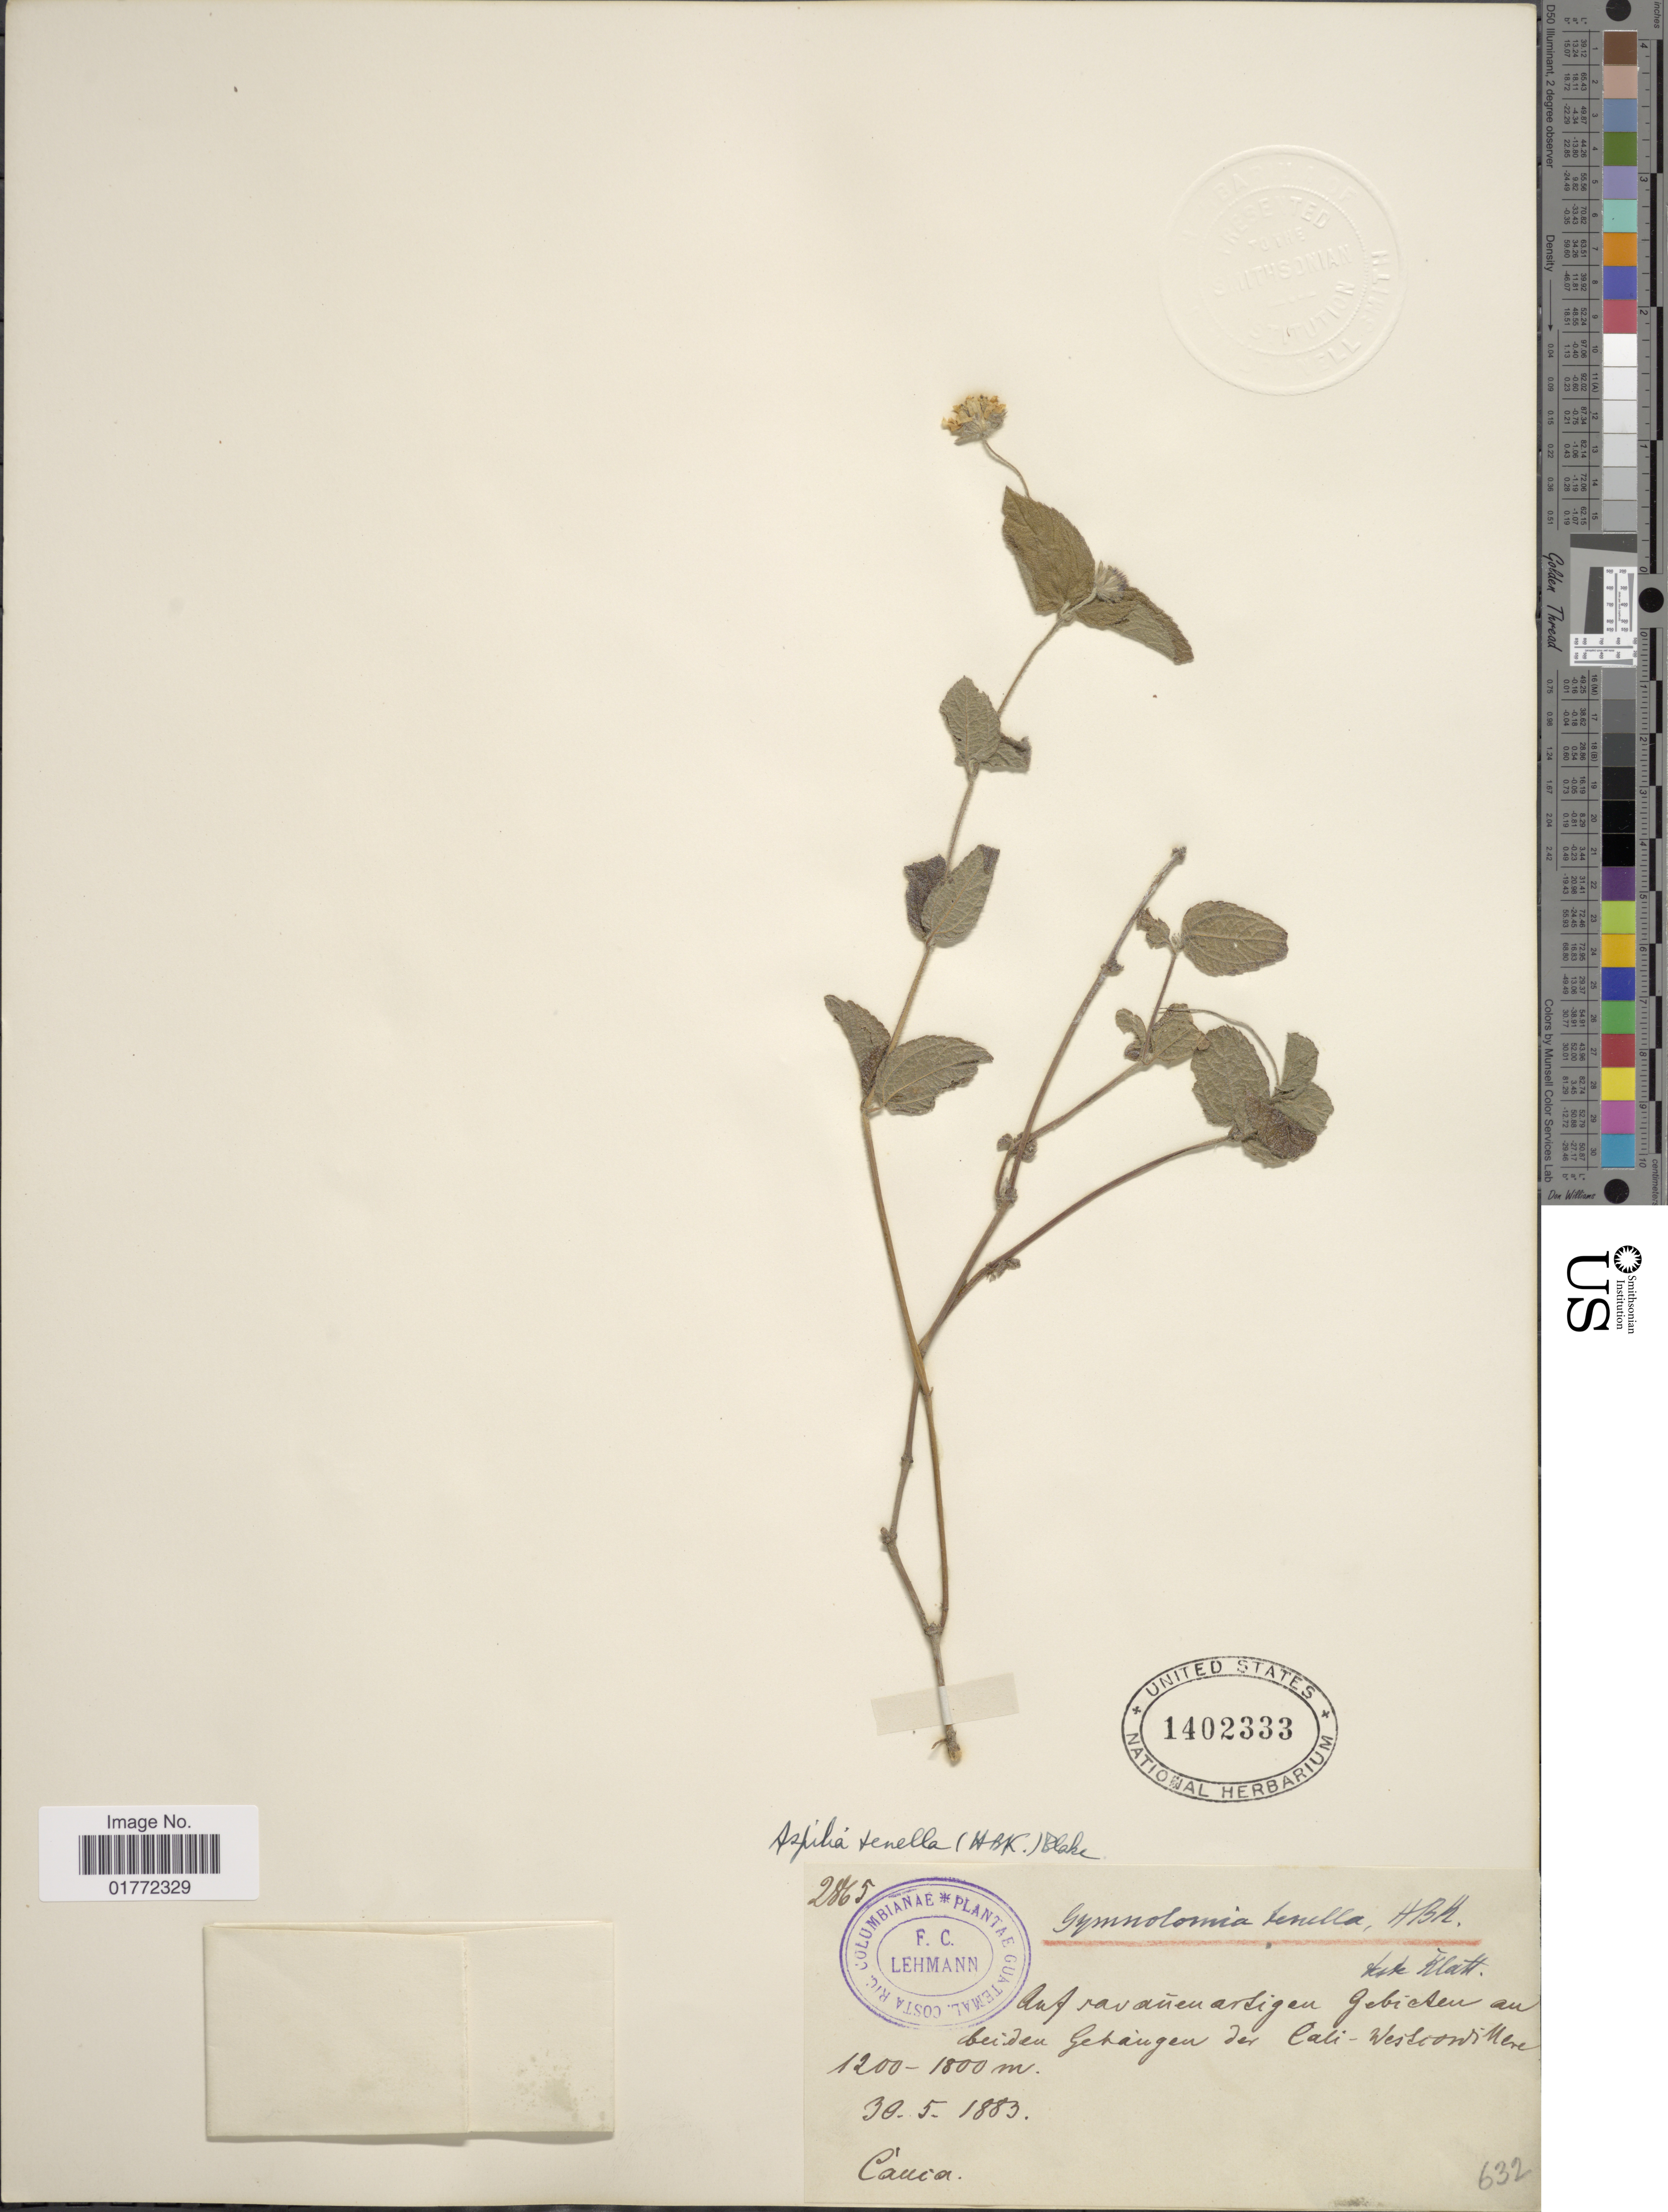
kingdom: Plantae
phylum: Tracheophyta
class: Magnoliopsida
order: Asterales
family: Asteraceae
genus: Eleutheranthera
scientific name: Eleutheranthera tenella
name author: (Kunth) H. Rob.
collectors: F. C. Lehmann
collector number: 2865*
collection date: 1883-05-30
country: Colombia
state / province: Cauca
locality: Auf savanen artigen Gebieten an bei den Gehangen der Cali-Westcordillere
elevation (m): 1200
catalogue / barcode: US 1402333